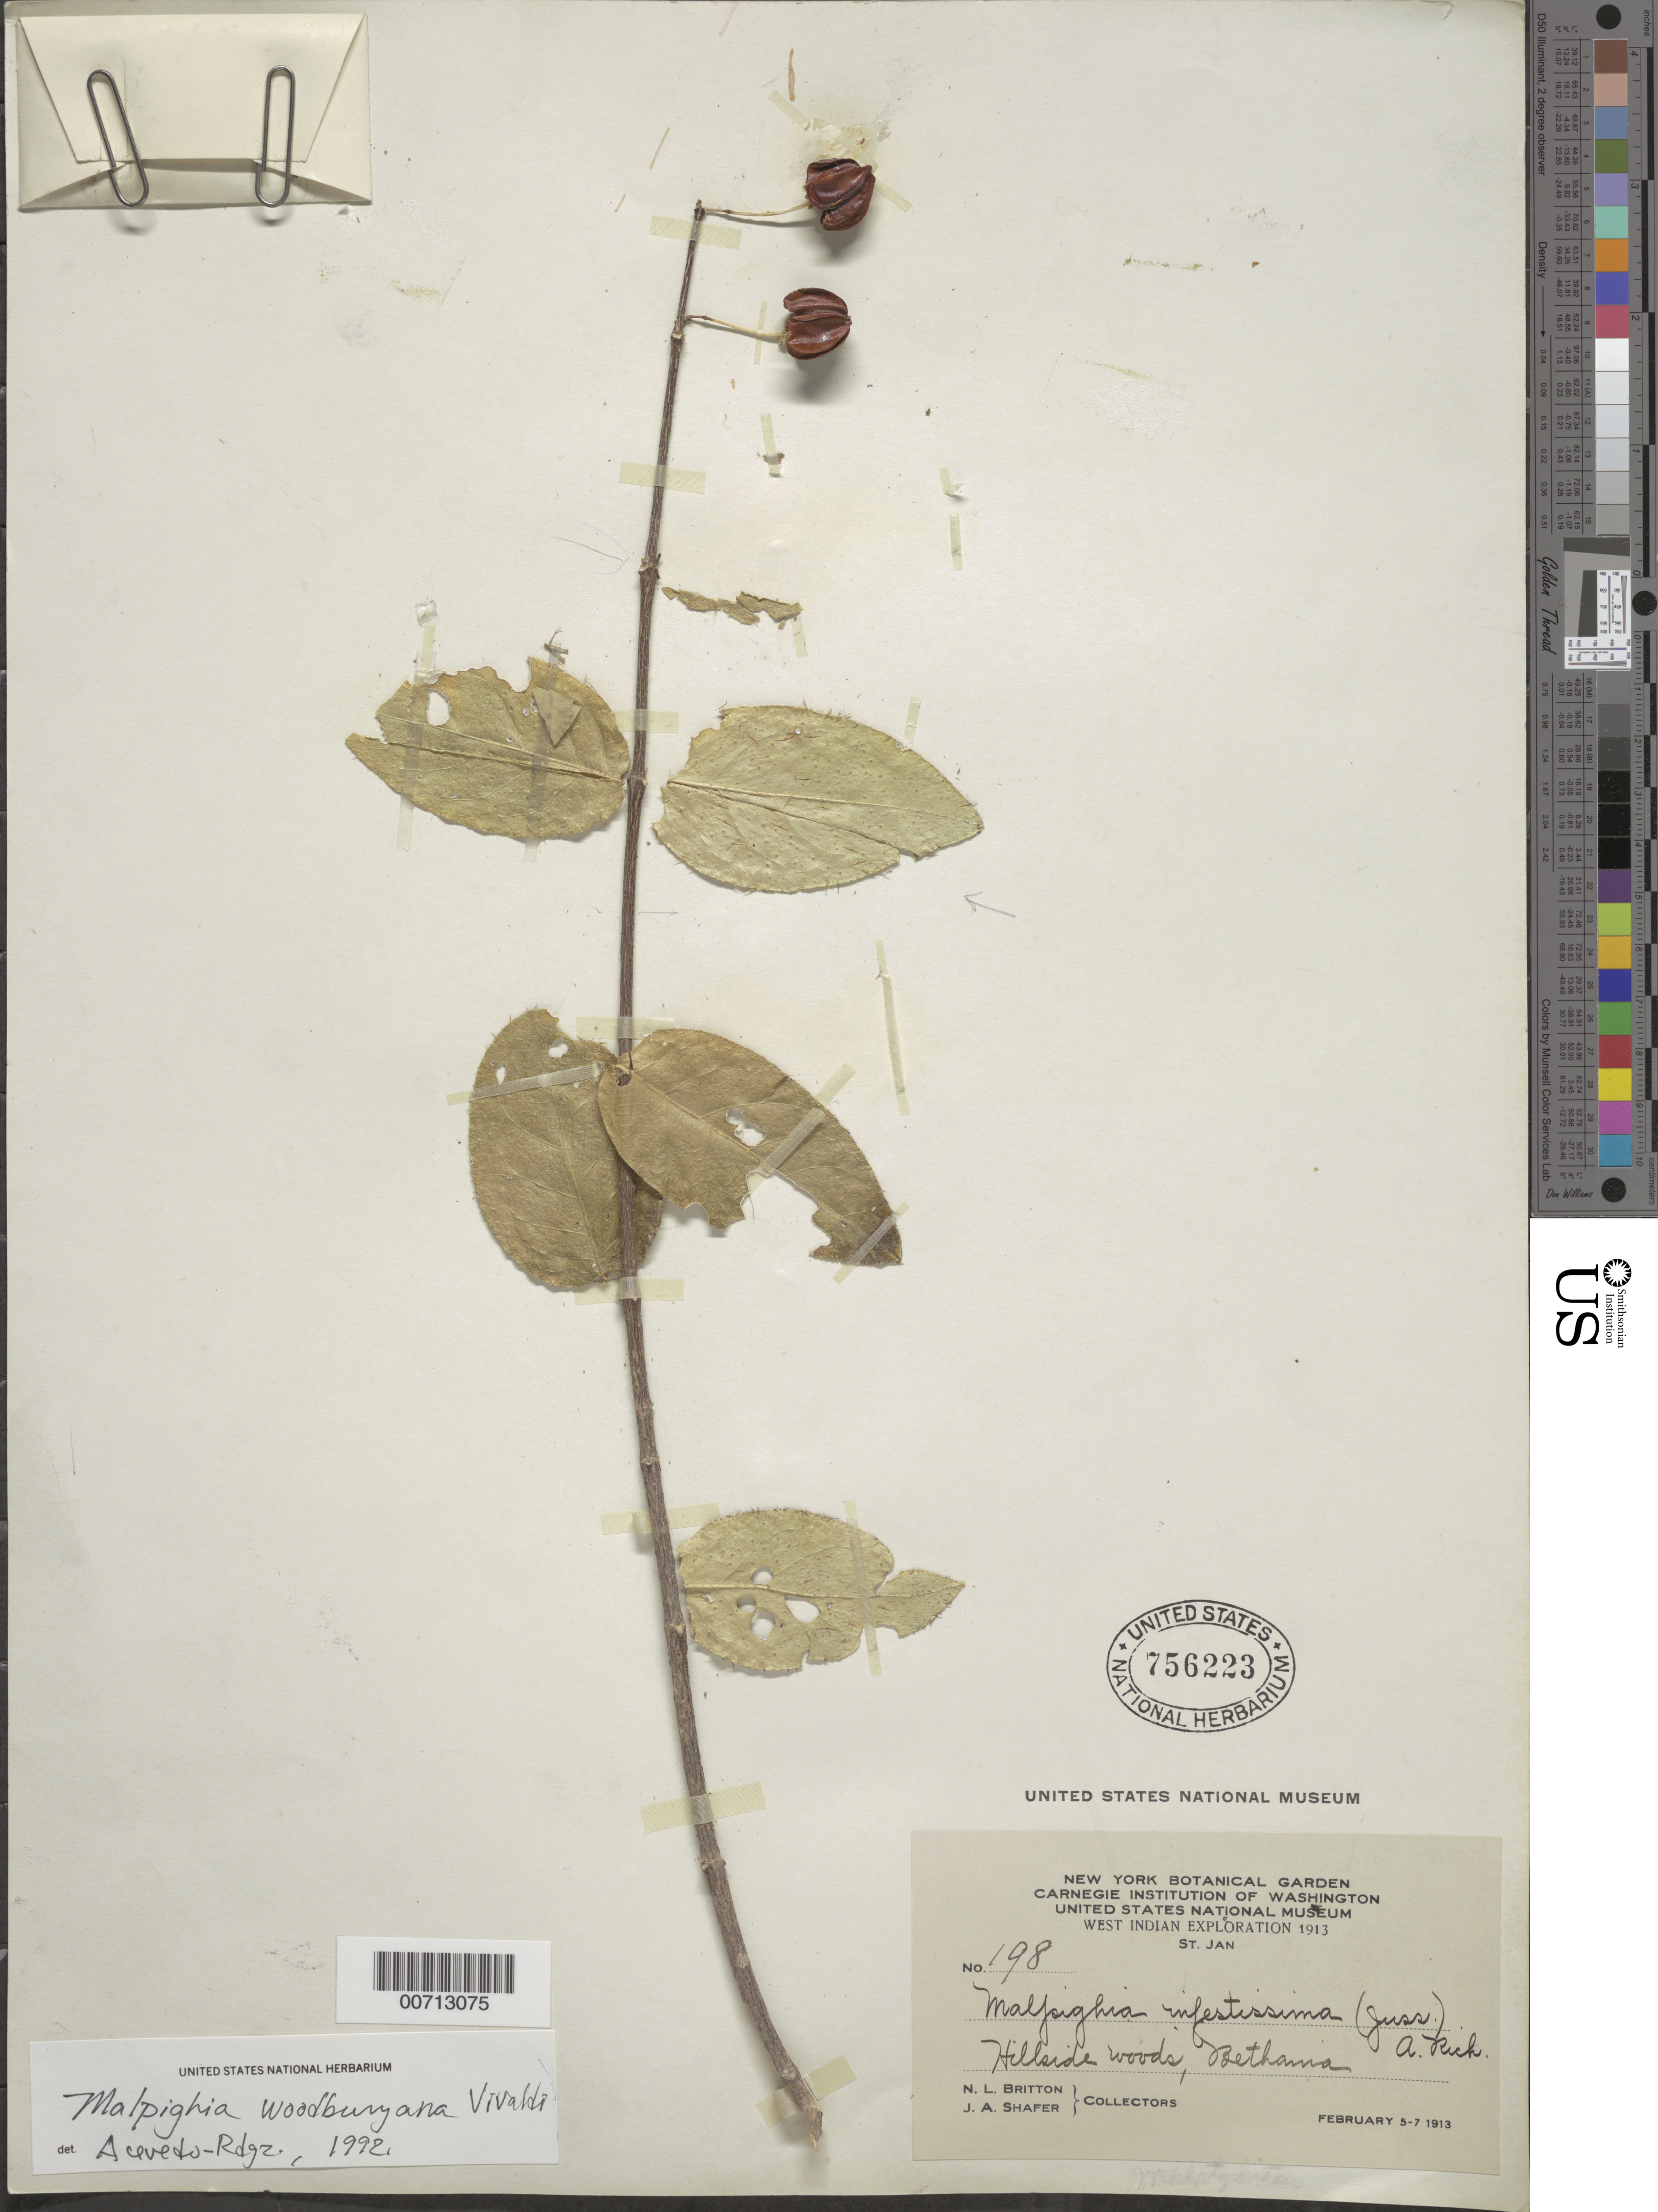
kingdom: Plantae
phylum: Tracheophyta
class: Magnoliopsida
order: Malpighiales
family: Malpighiaceae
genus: Malpighia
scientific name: Malpighia woodburyana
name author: Vivaldi ex Acev.-Rodr.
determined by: Acevedo-Rodríguez, P., (BOT), Smithsonian Institution - National Museum of Natural History (UNITED STATES)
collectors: N. Britton & J. A. Shafer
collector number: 198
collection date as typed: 05 Feb 1913 to 07 Feb 1913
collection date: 1913-02-05/1913-02-07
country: U.S. Virgin Islands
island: St. John Island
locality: Bethania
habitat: Hillside woods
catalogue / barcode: US 756223